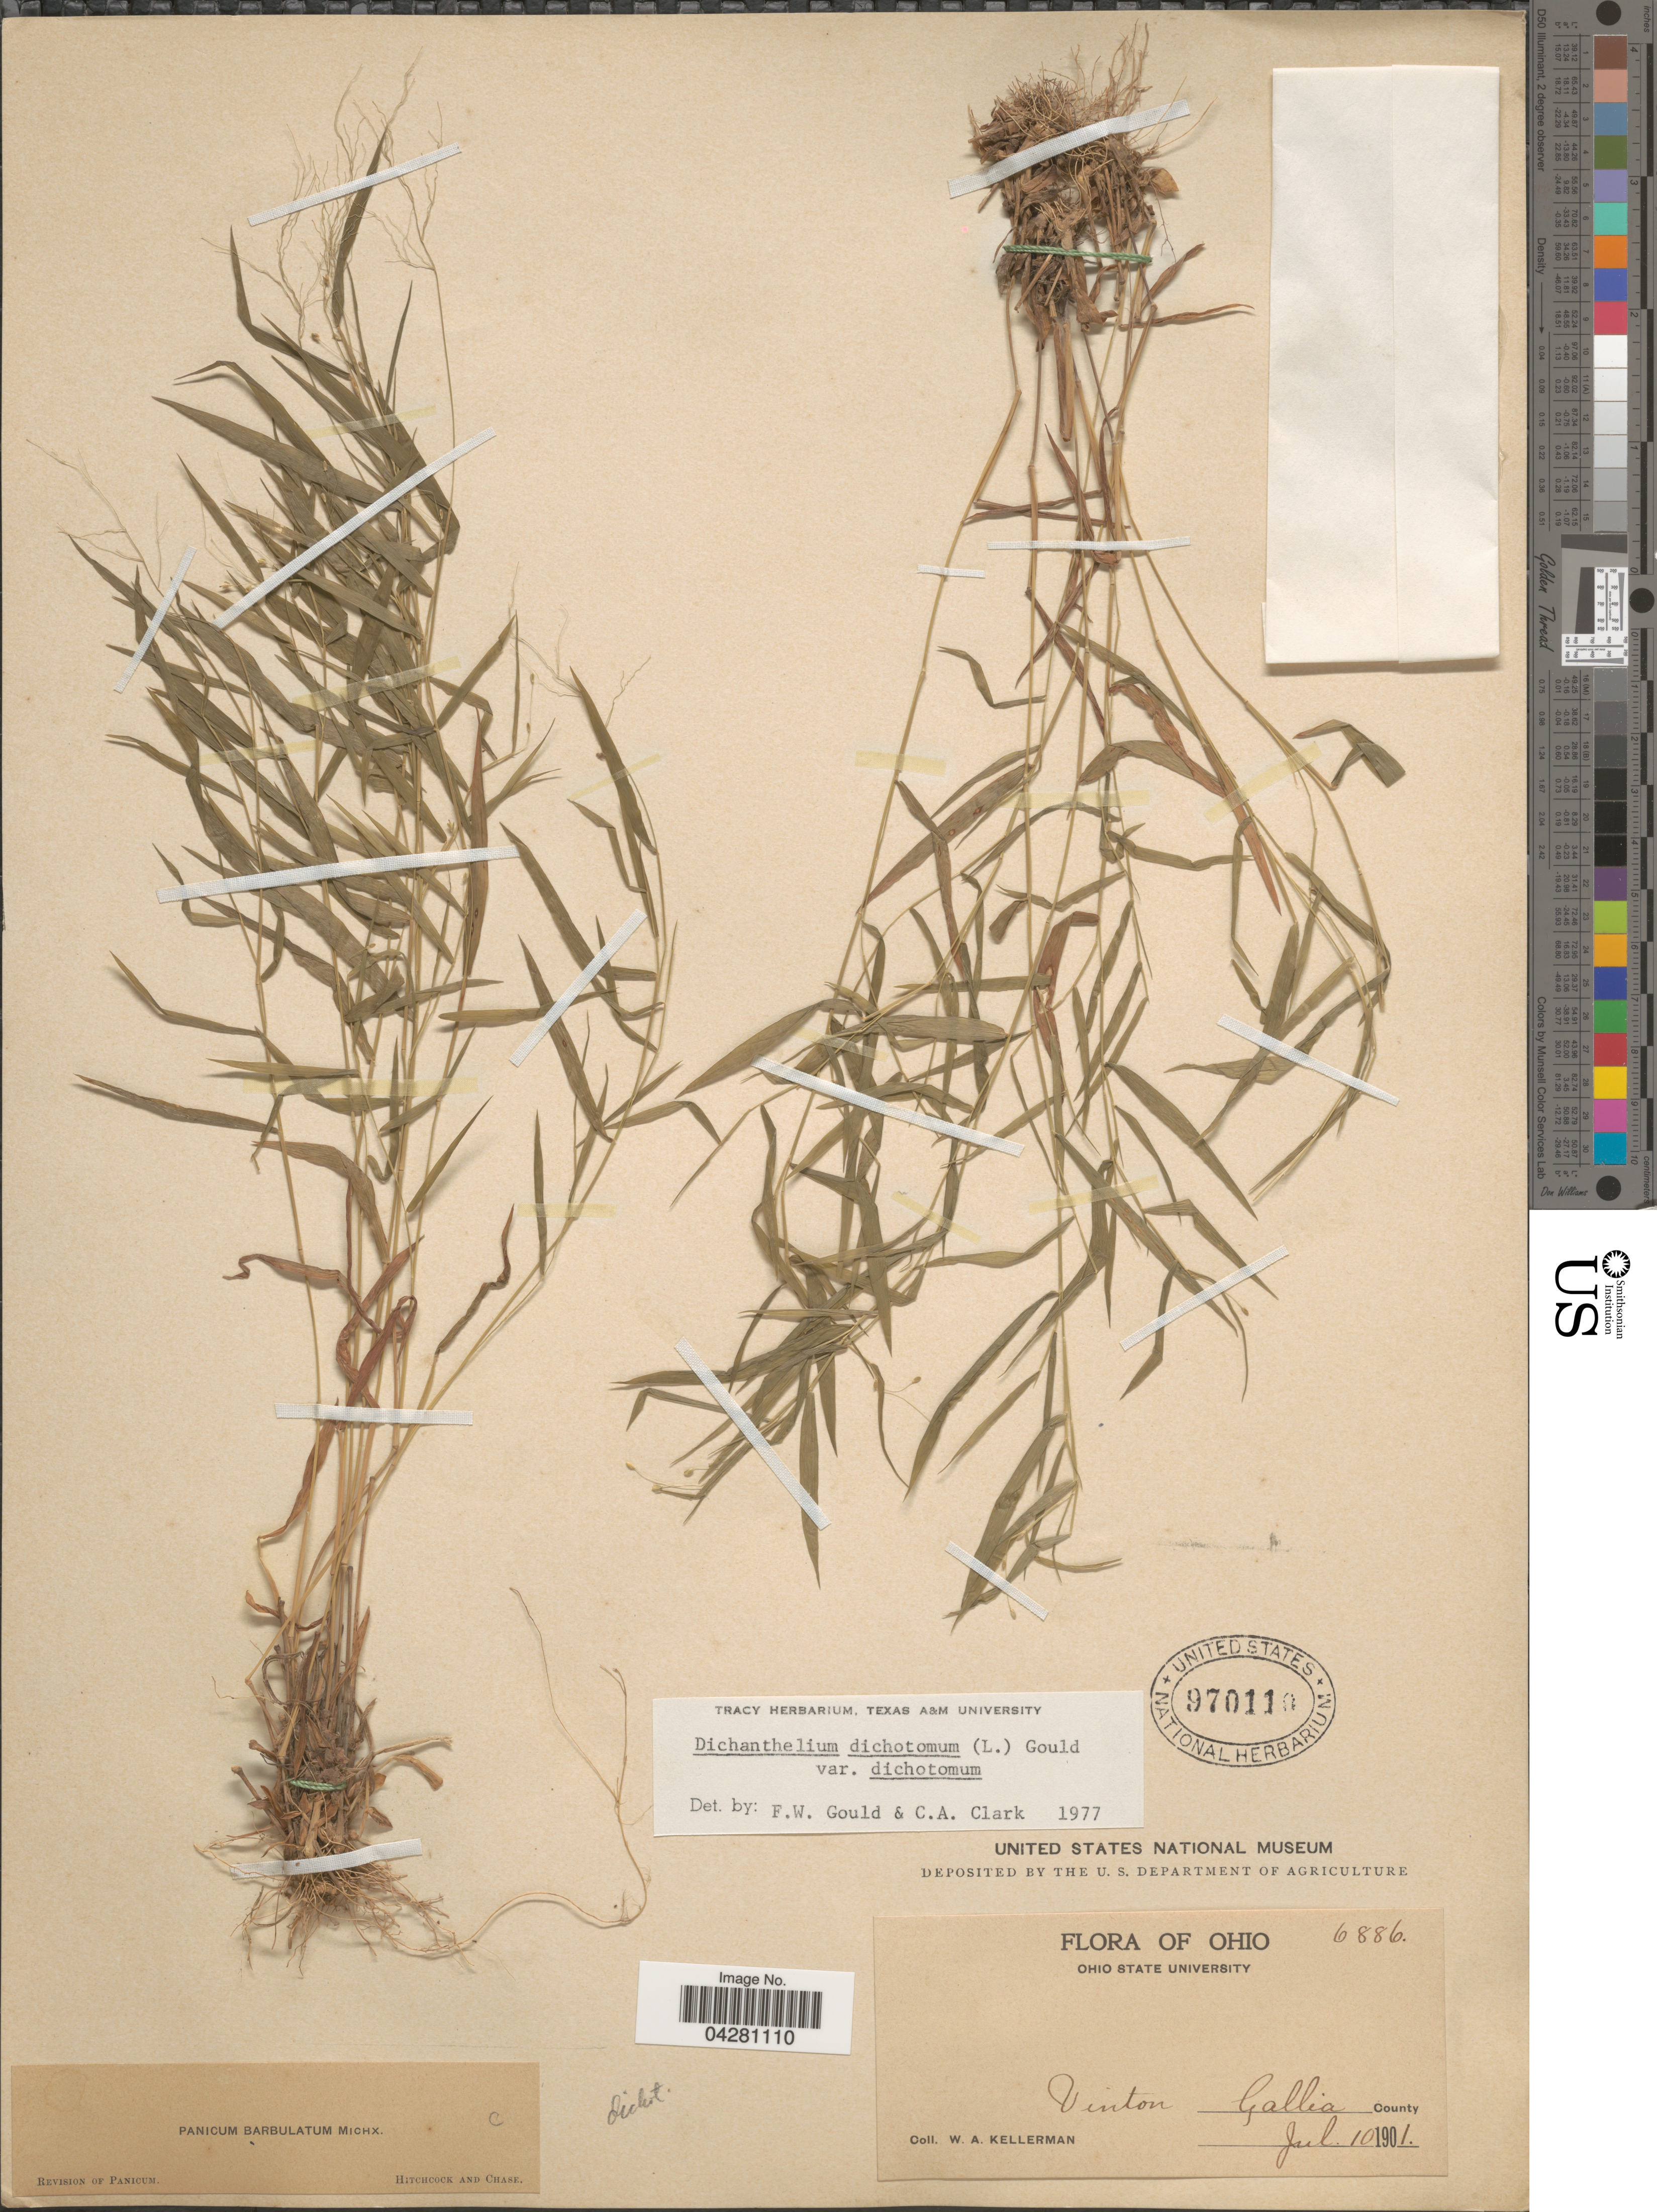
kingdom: Plantae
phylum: Tracheophyta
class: Liliopsida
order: Poales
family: Poaceae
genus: Dichanthelium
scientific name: Dichanthelium dichotomum var. dichotomum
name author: (L.) Gould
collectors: W. Kellerman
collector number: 6886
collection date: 1901-07-10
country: United States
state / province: Ohio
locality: Vinton. Gallia County.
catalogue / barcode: US 970110